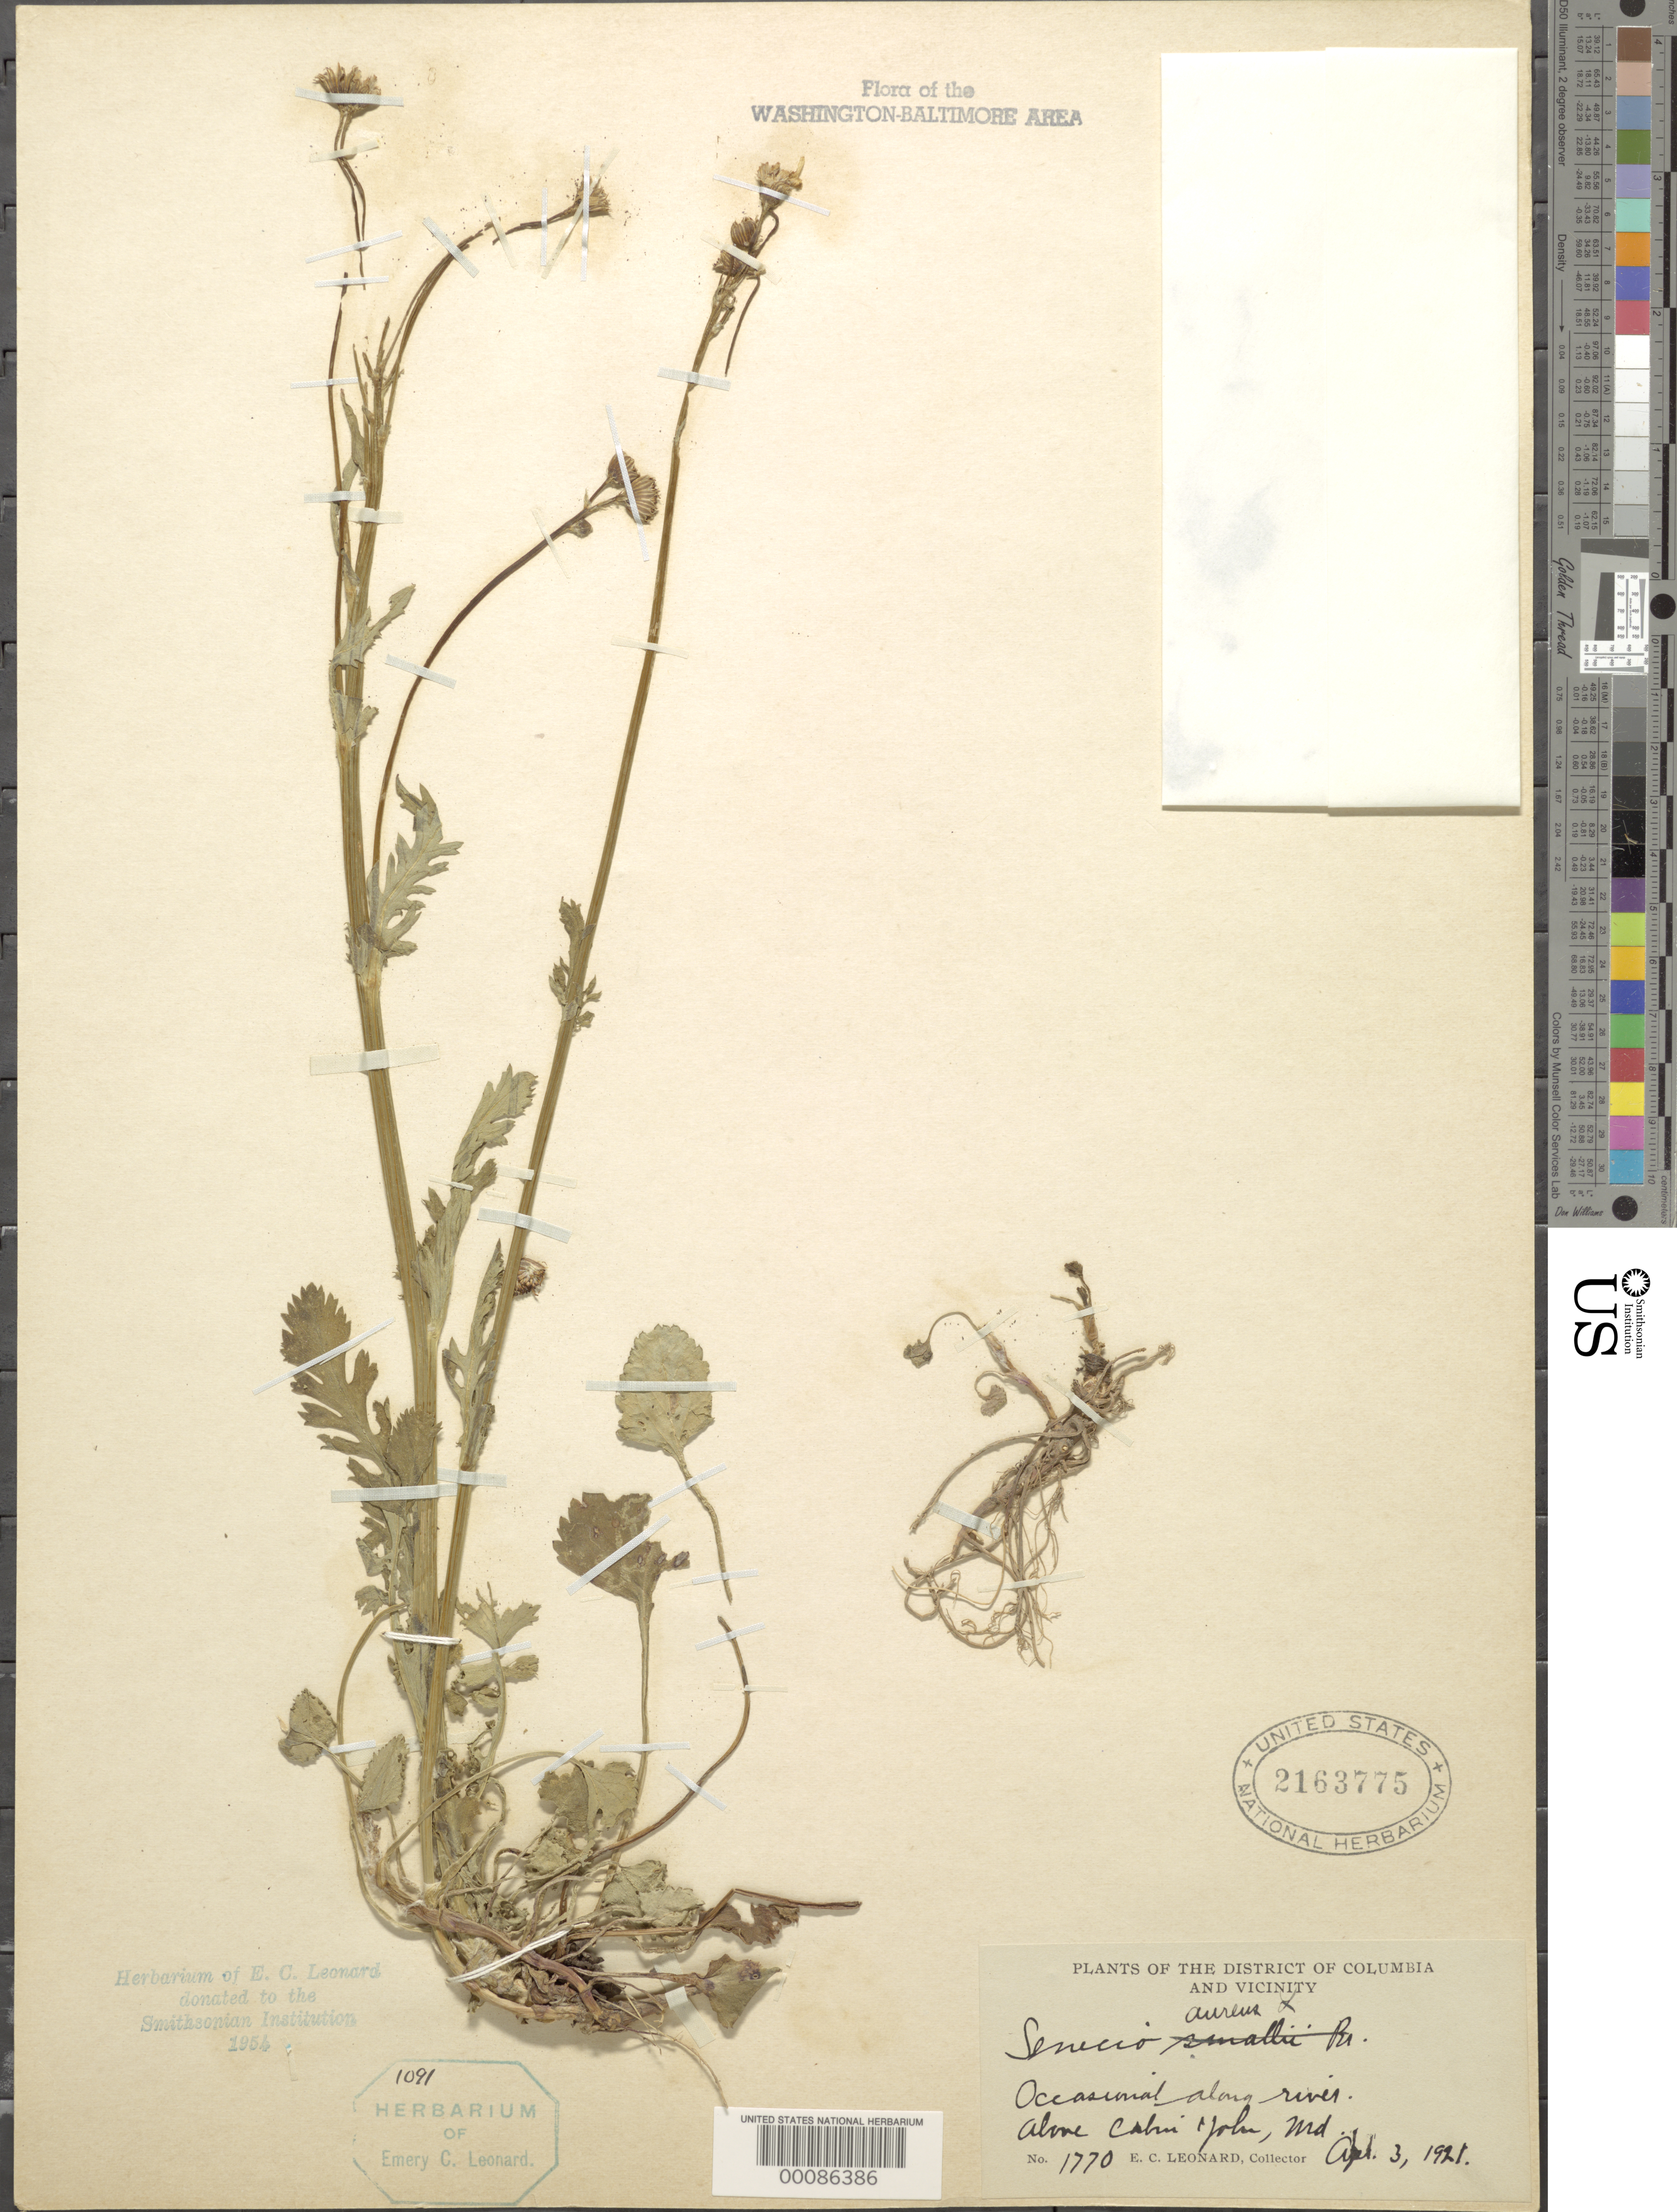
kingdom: Plantae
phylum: Tracheophyta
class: Magnoliopsida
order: Asterales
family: Asteraceae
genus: Packera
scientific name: Packera aurea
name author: (L.) Á. Löve & D. Löve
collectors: E. C. Leonard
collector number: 1770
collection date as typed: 03 Apr 1921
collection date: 1921-04-03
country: United States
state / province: Maryland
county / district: Montgomery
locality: Above Cabin John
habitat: Along river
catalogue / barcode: US 2163775